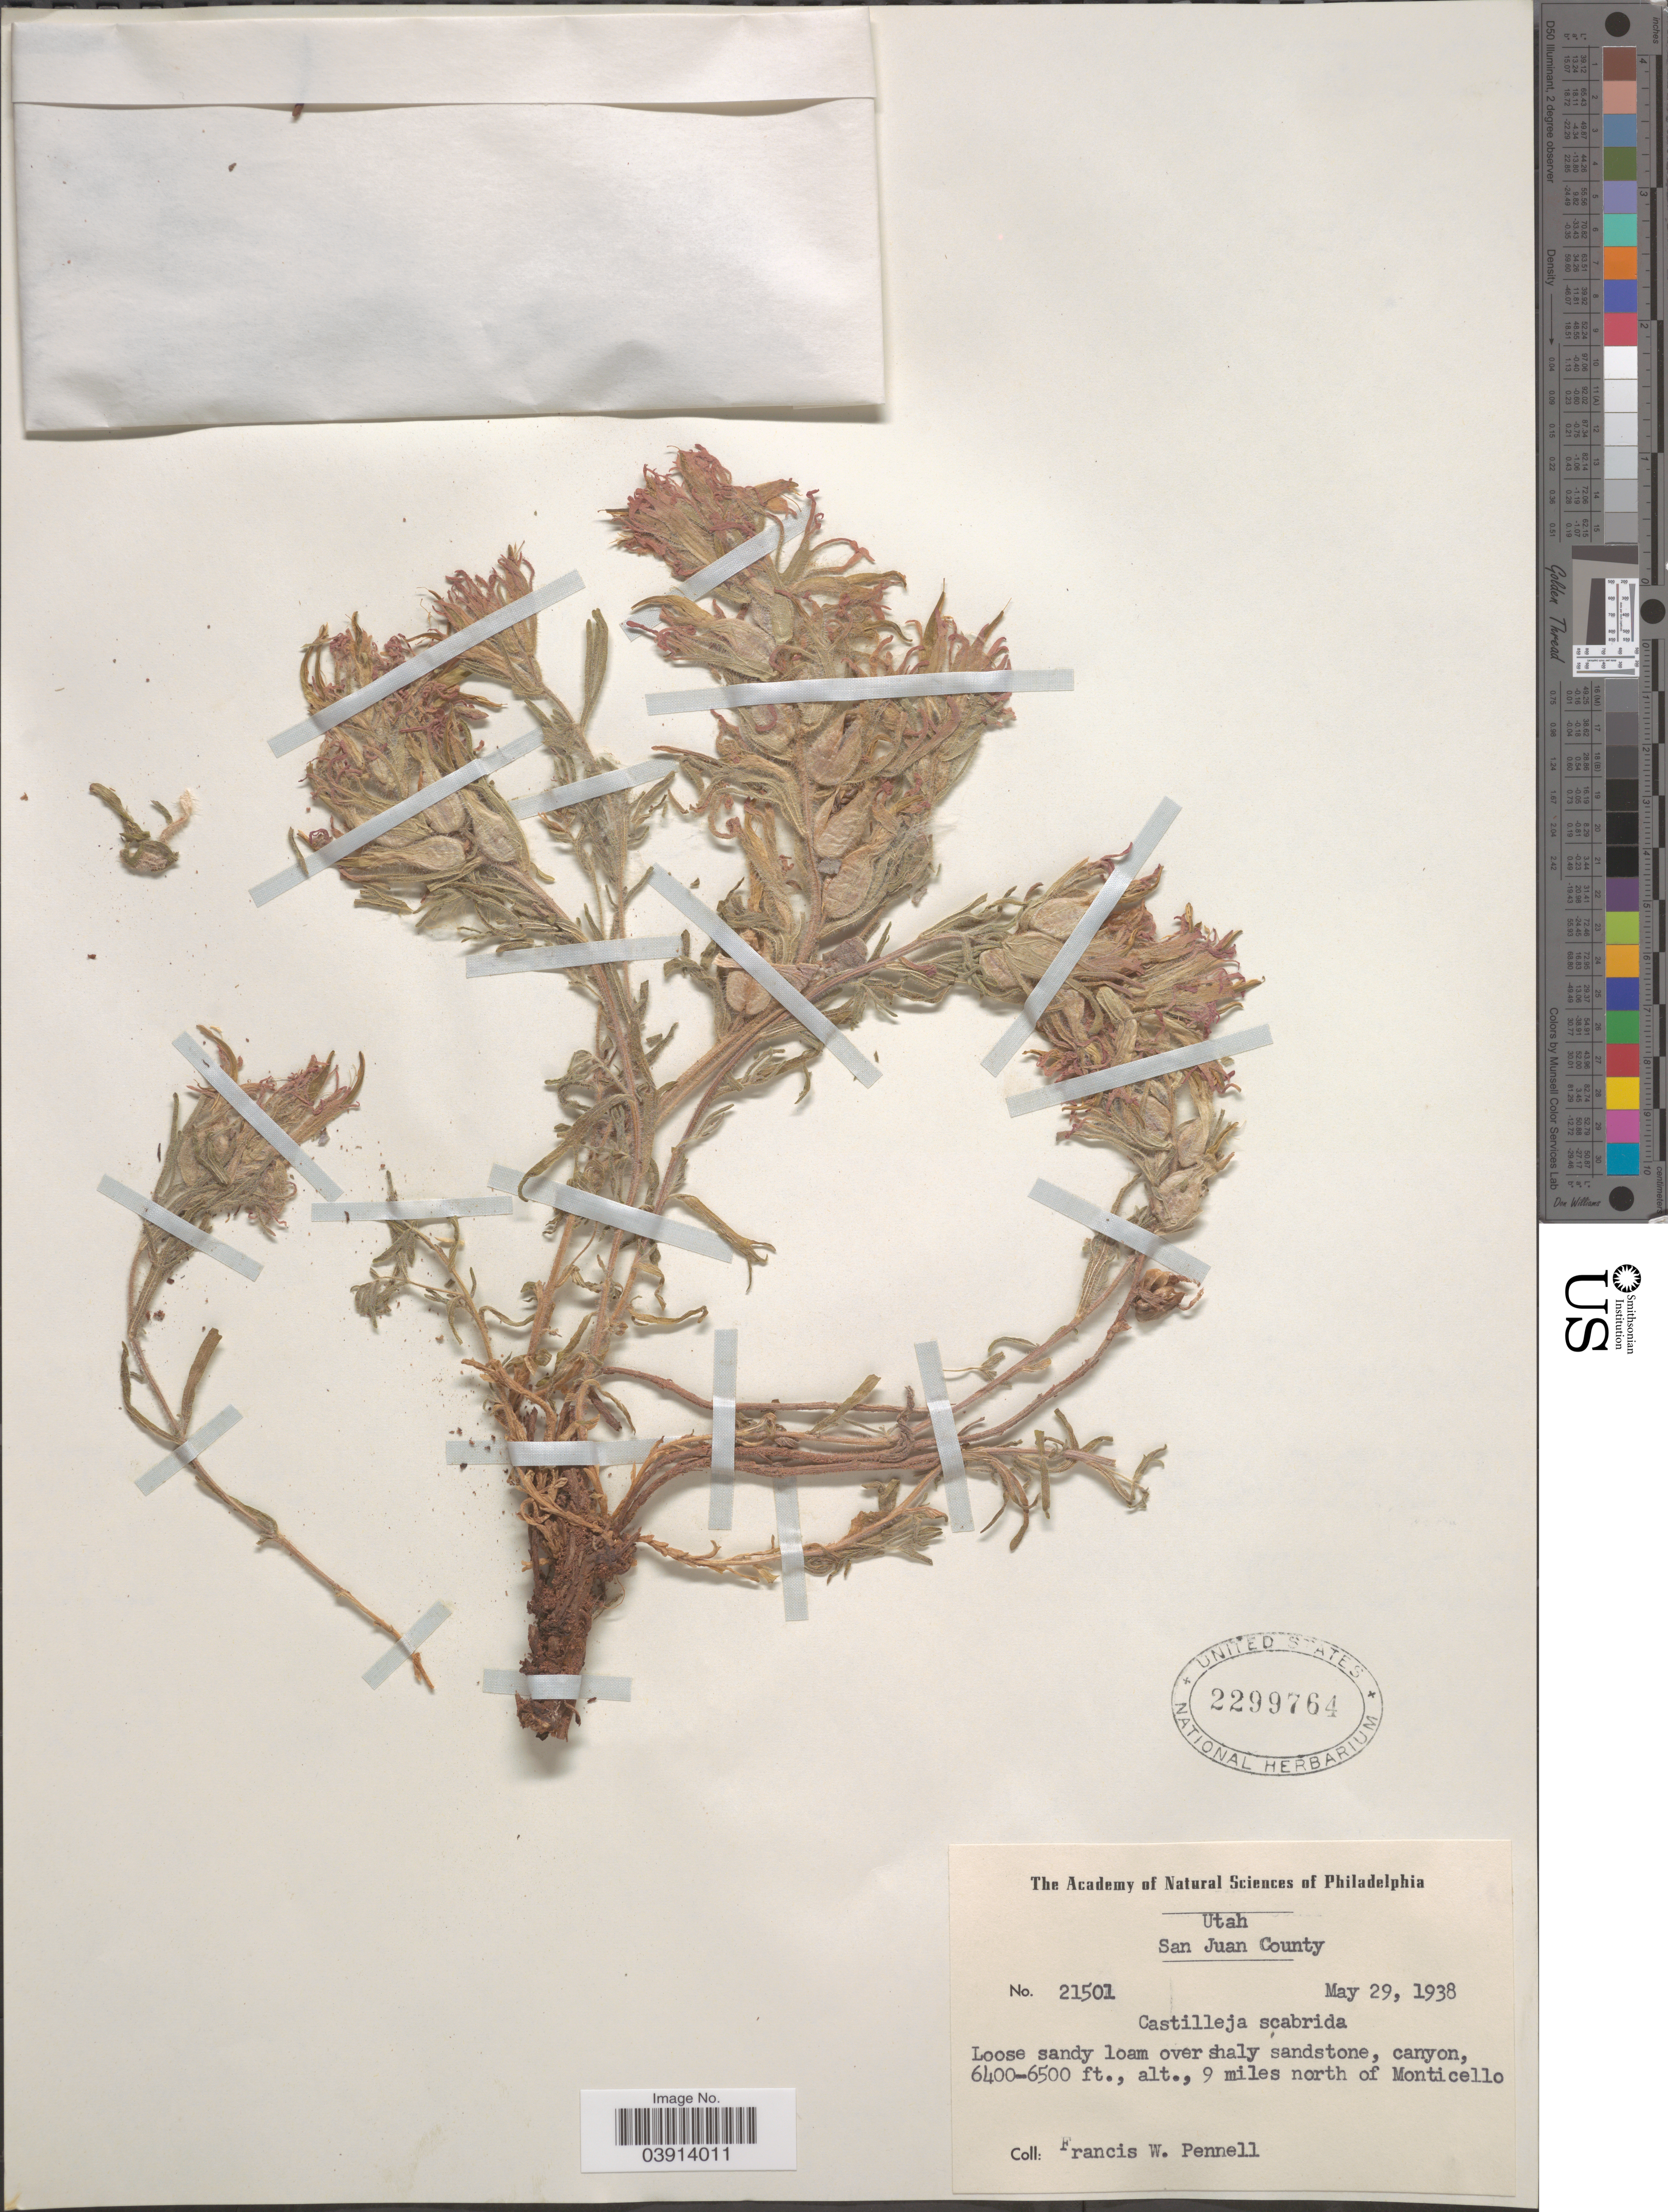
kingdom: Plantae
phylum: Tracheophyta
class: Magnoliopsida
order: Lamiales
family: Orobanchaceae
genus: Castilleja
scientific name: Castilleja scabrida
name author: Eastw.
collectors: F. W. Pennell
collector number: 21501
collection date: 1938-05-29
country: United States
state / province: Utah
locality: San Juan County. Canyon, 9 miles north of Monticello.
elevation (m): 1951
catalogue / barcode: US 2299764